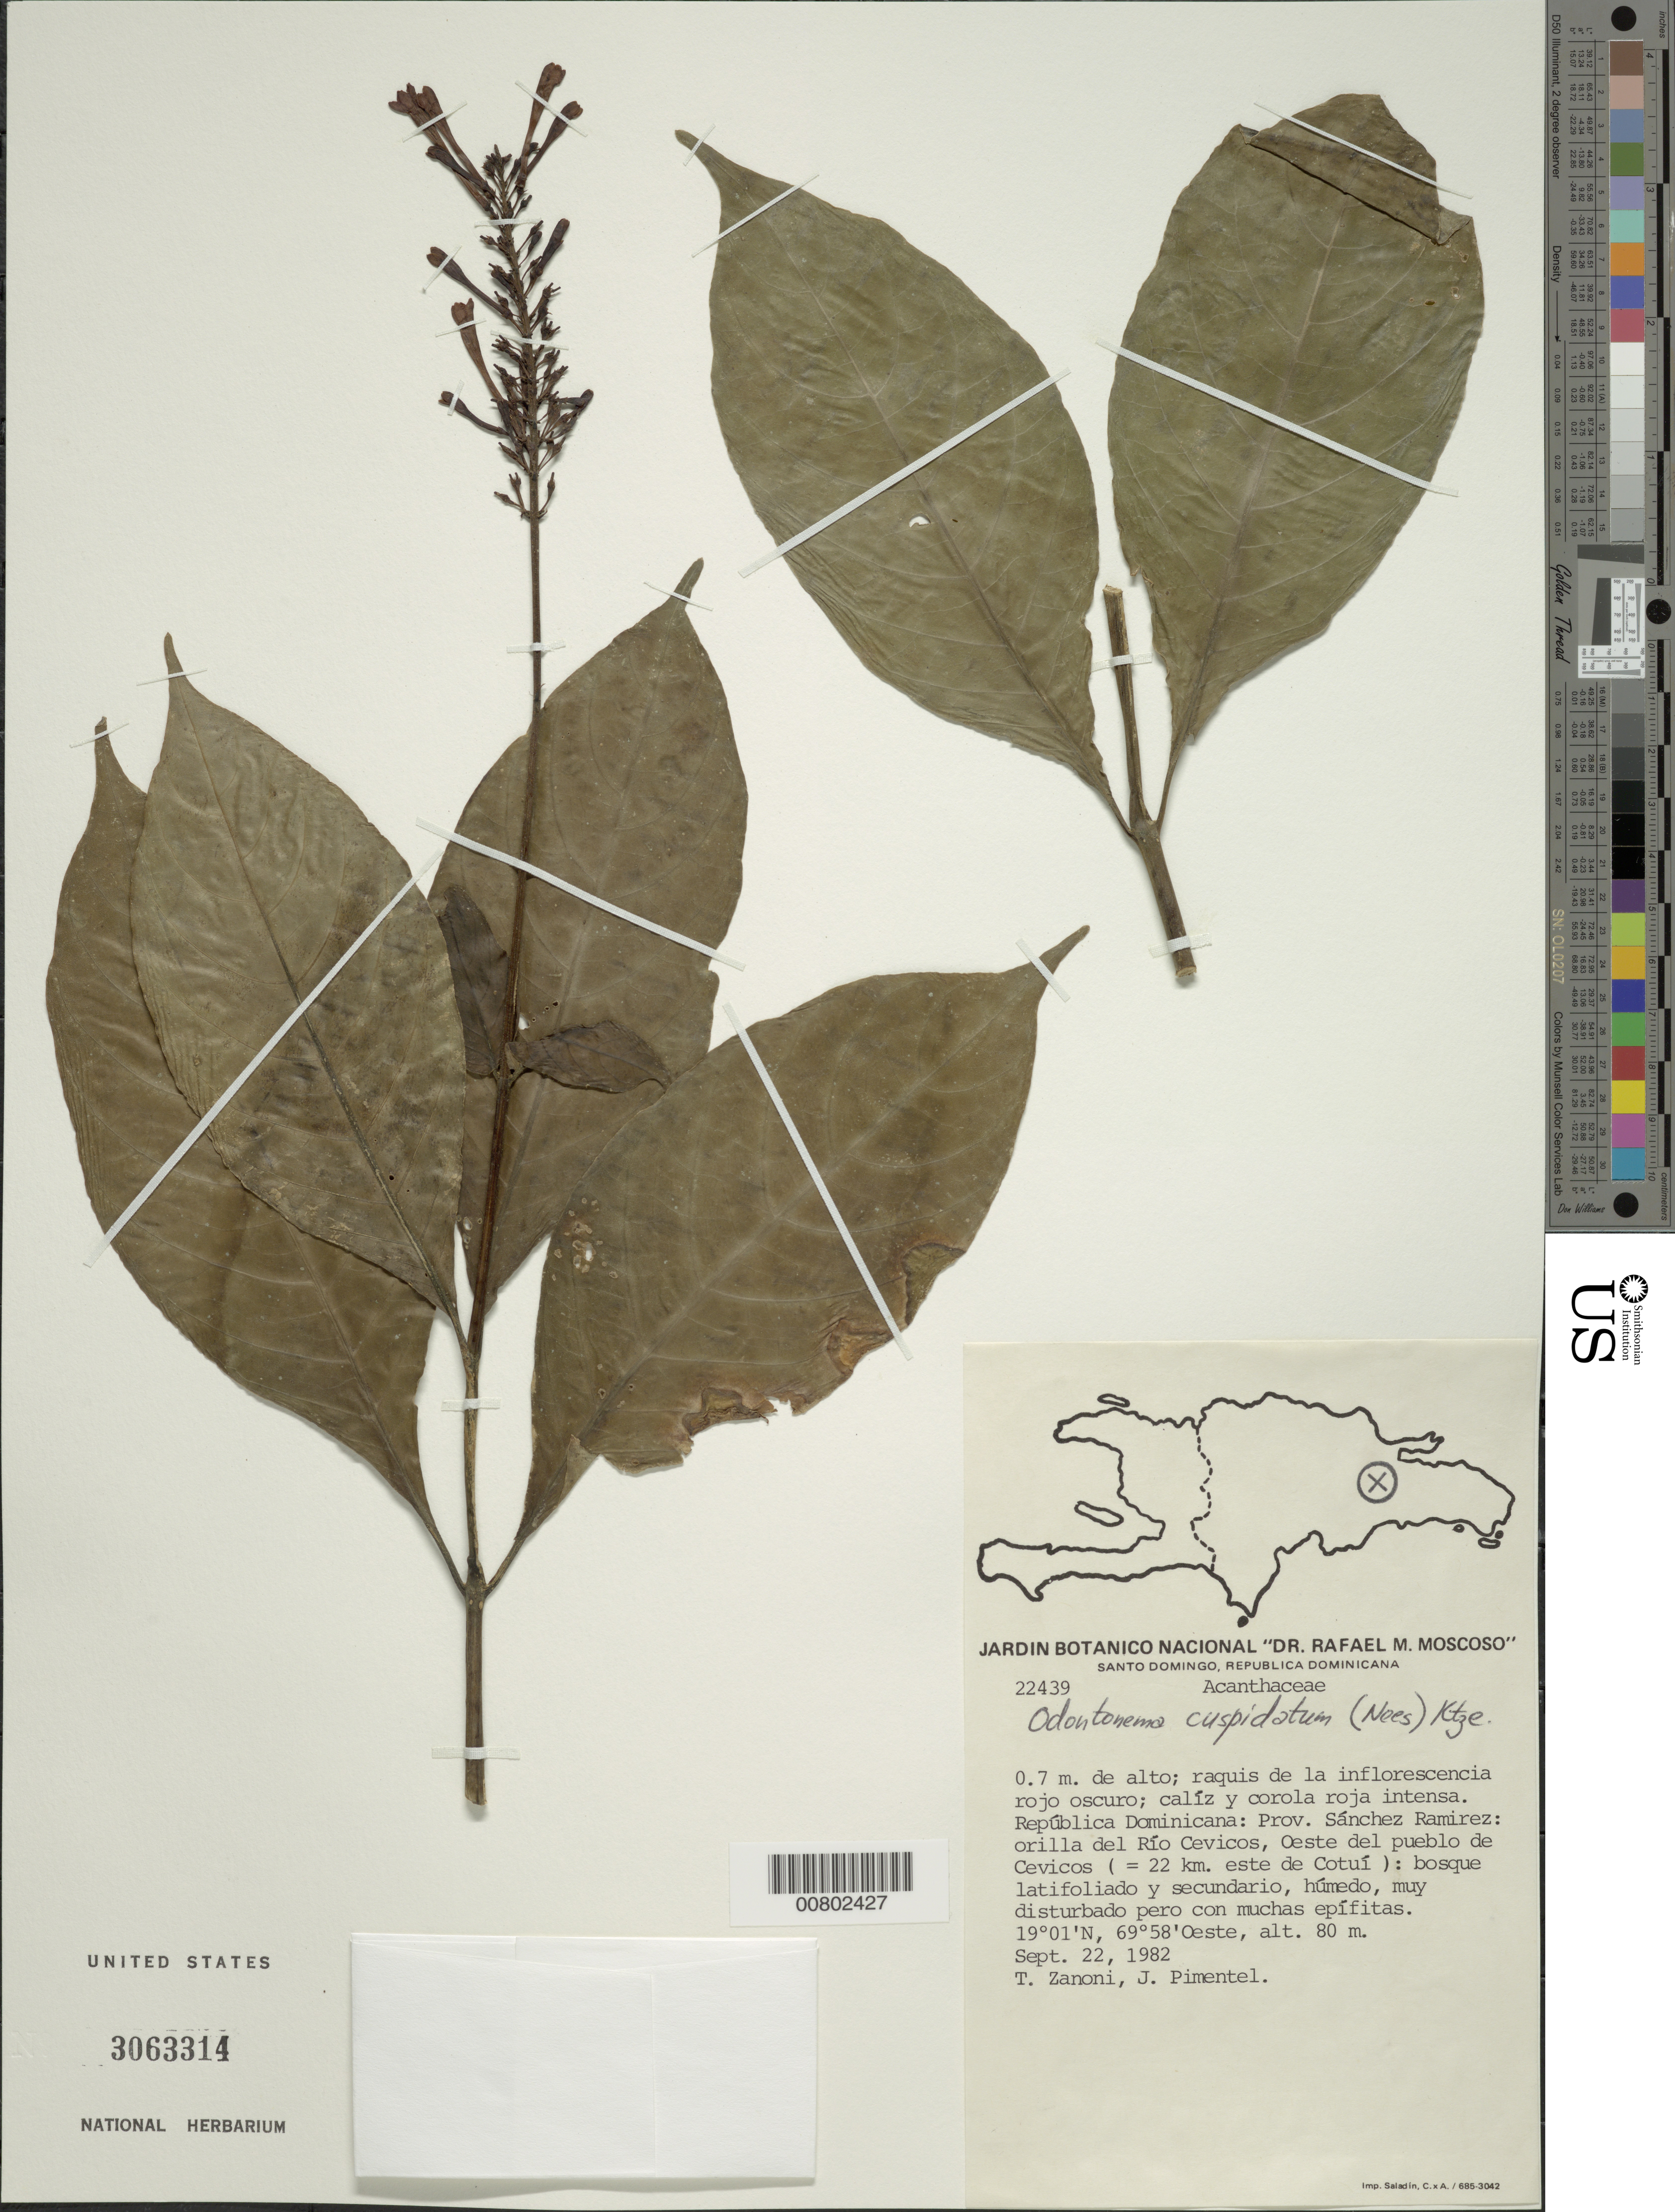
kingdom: Plantae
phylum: Tracheophyta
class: Magnoliopsida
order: Lamiales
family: Acanthaceae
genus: Odontonema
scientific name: Odontonema cuspidatum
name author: (Nees) Kuntze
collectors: T. A. Zanoni & J. Pimentel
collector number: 22439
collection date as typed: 22 Sep 1982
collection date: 1982-09-22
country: Dominican Republic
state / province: Sanchez Ramirez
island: Hispaniola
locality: Orilla del Río cevicos, oeste del pueblo de Cevicos ( 22 km este de Cotuí)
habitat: Bosque latifoliado y secundario, húmedo, muy distrubado pero con muchas epífitas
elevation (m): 80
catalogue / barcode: US 802427